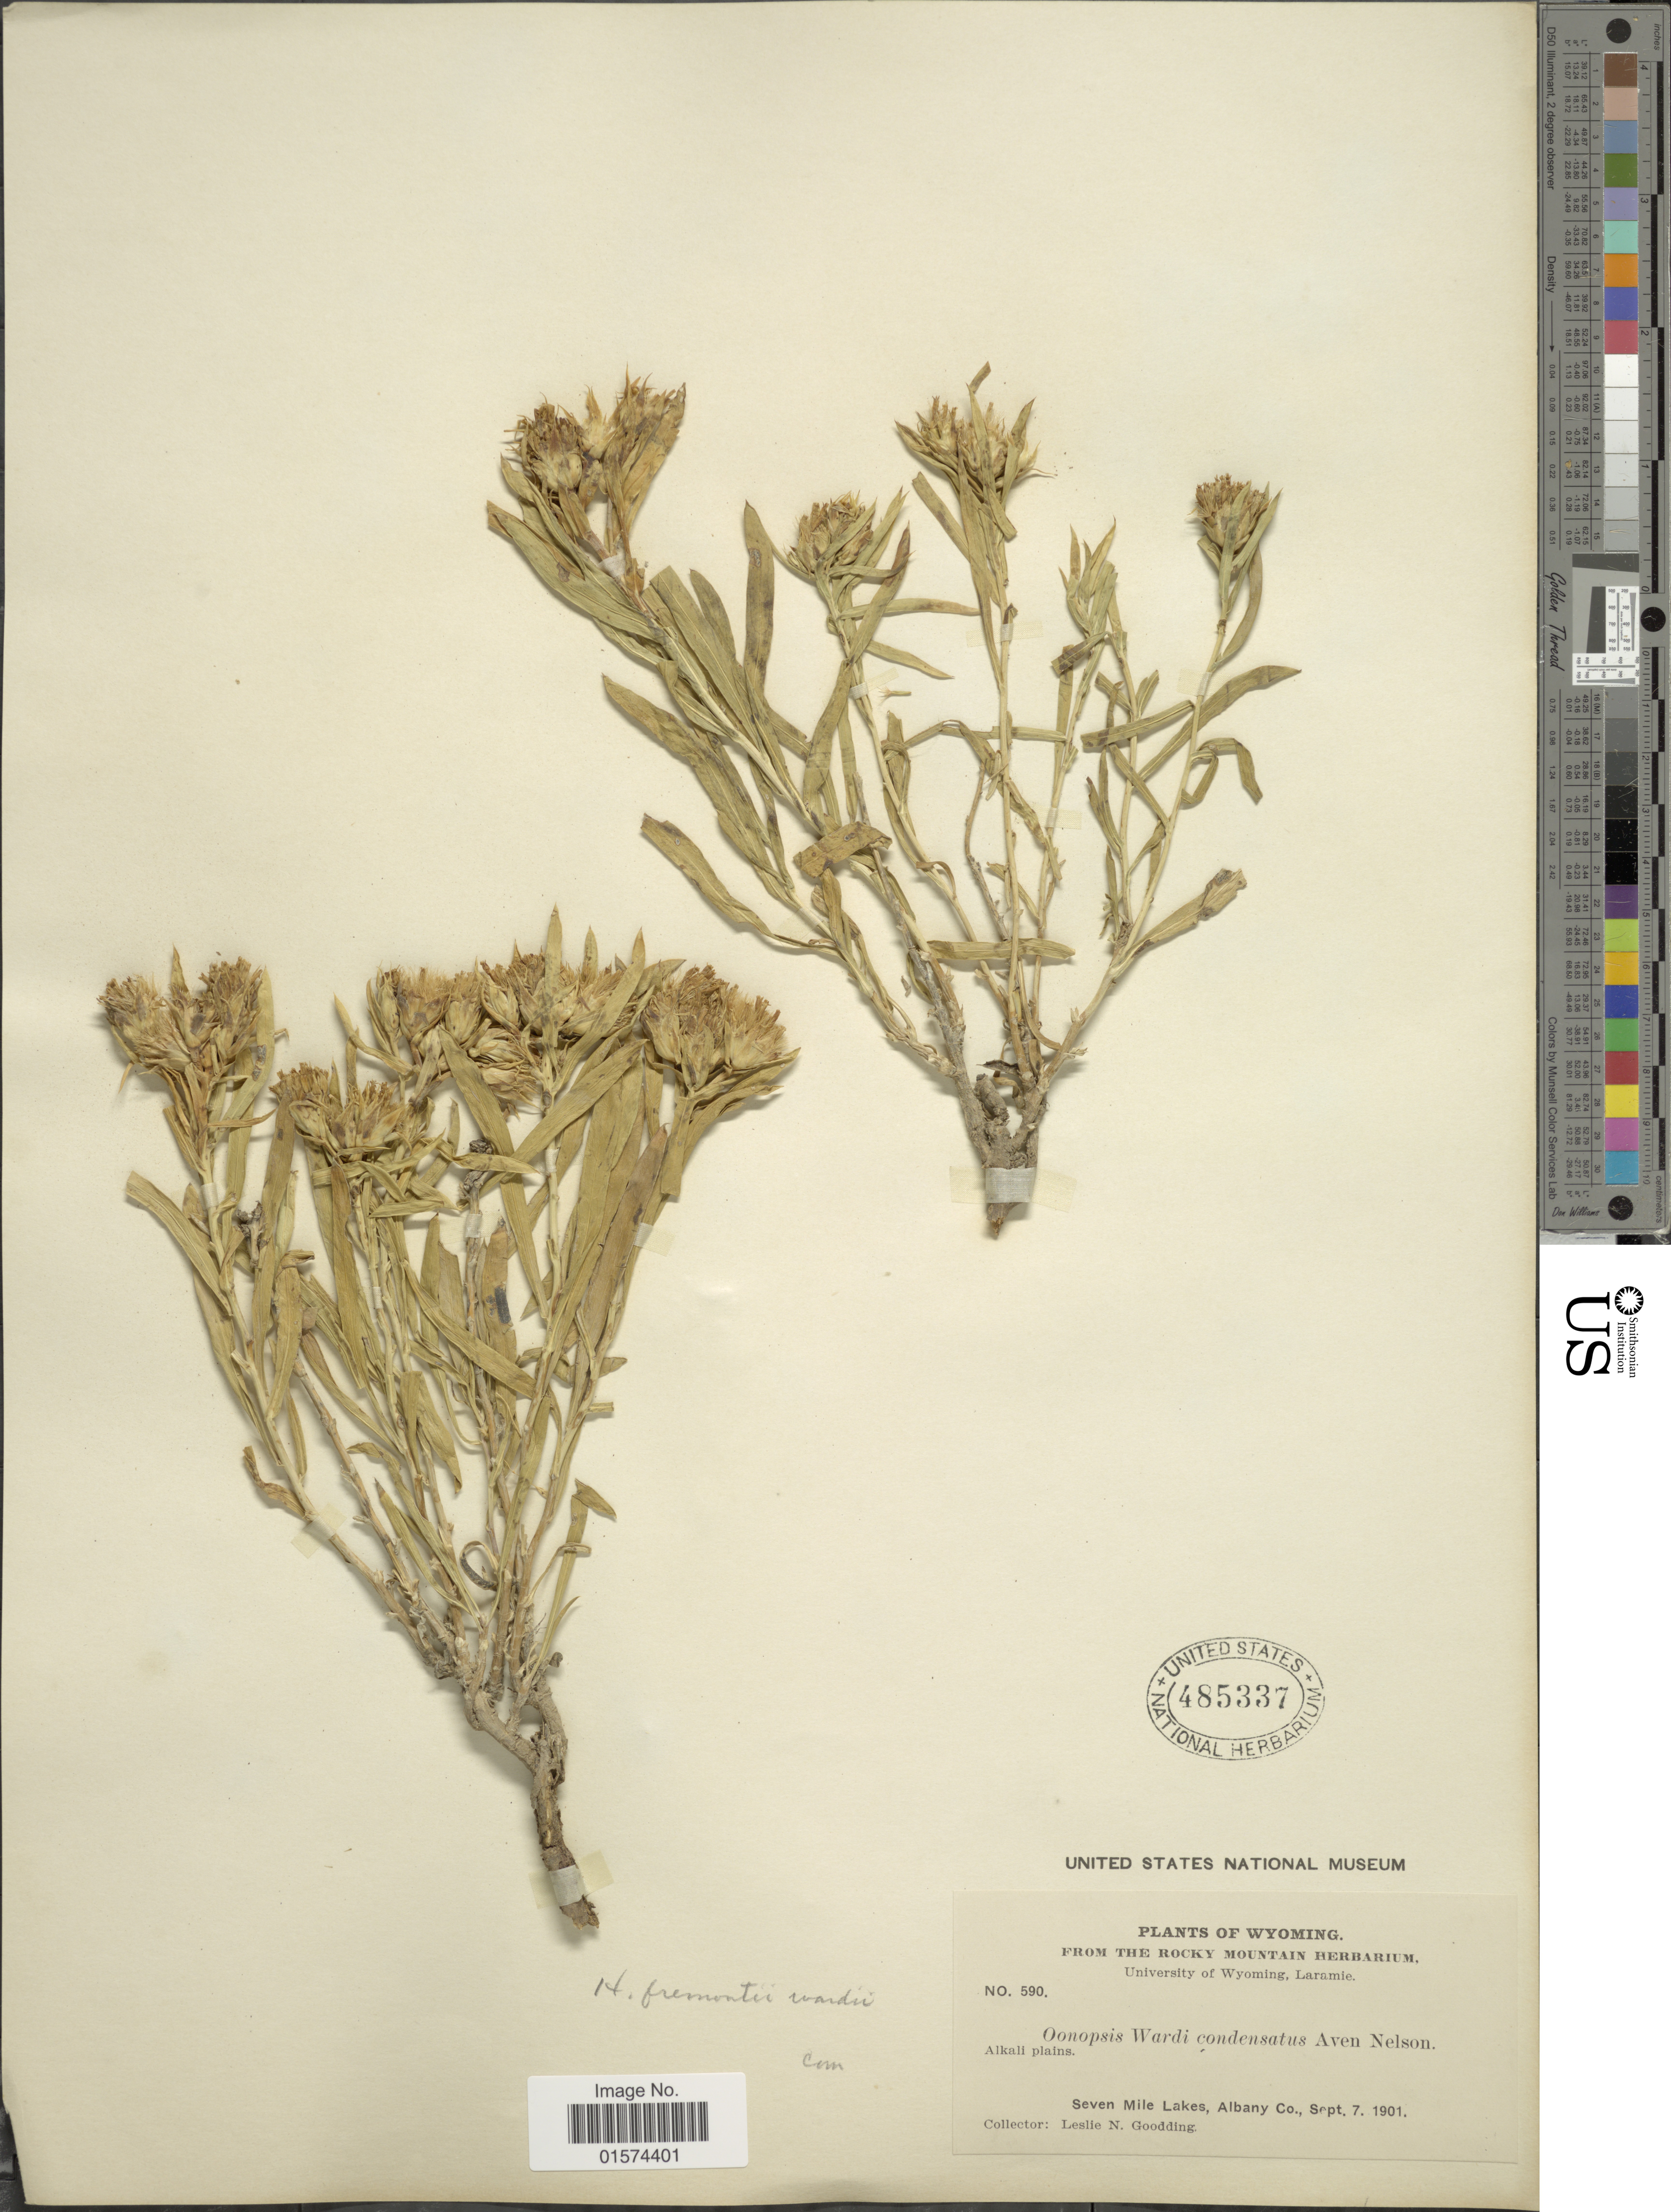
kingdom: Plantae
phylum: Tracheophyta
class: Magnoliopsida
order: Asterales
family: Asteraceae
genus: Oonopsis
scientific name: Oonopsis wardii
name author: (A. Gray) Greene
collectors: L. N. Goodding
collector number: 590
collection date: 1901-09-07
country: United States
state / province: Wyoming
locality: Alkali plains, Seven Mile Lakes, Albany Co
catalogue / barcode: US 485337